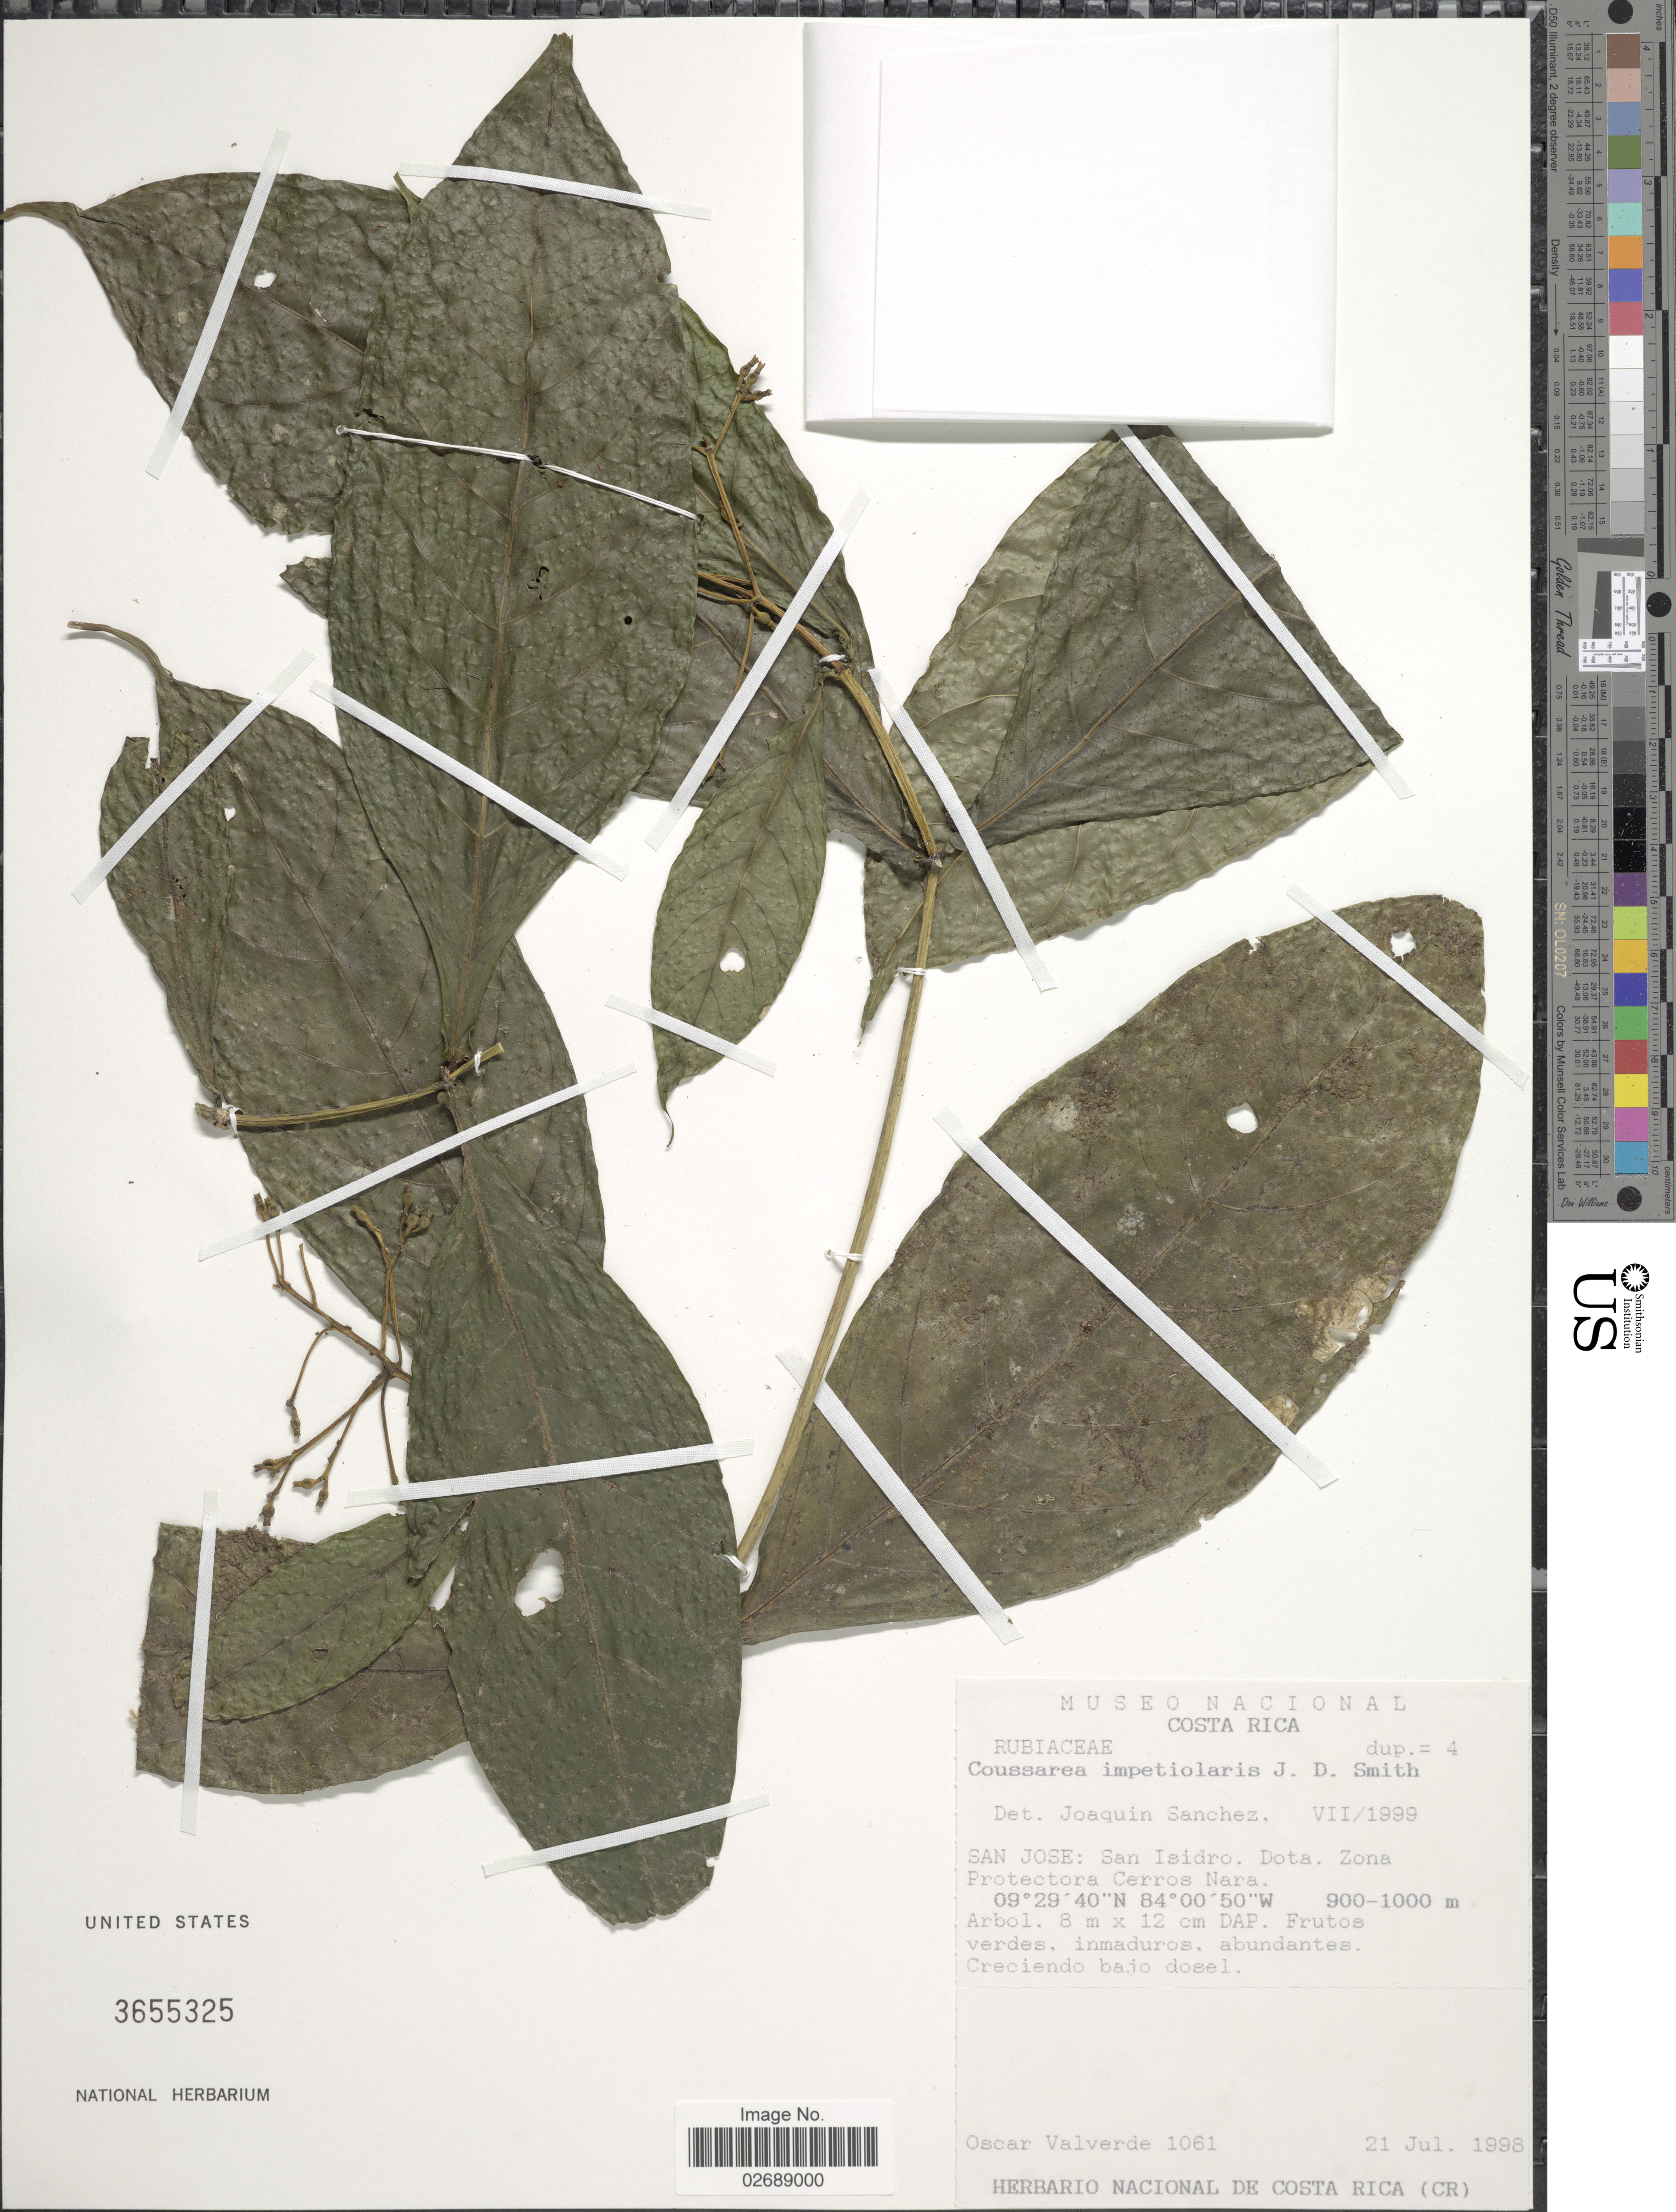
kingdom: Plantae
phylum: Tracheophyta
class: Magnoliopsida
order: Gentianales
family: Rubiaceae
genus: Coussarea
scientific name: Coussarea impetiolaris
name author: Donn. Sm.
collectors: O. Valverde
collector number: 1061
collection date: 1998-07-21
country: Costa Rica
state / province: San José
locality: San Isidro. Dota. Zona Protectora Cerros Nara.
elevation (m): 900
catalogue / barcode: US 3655325